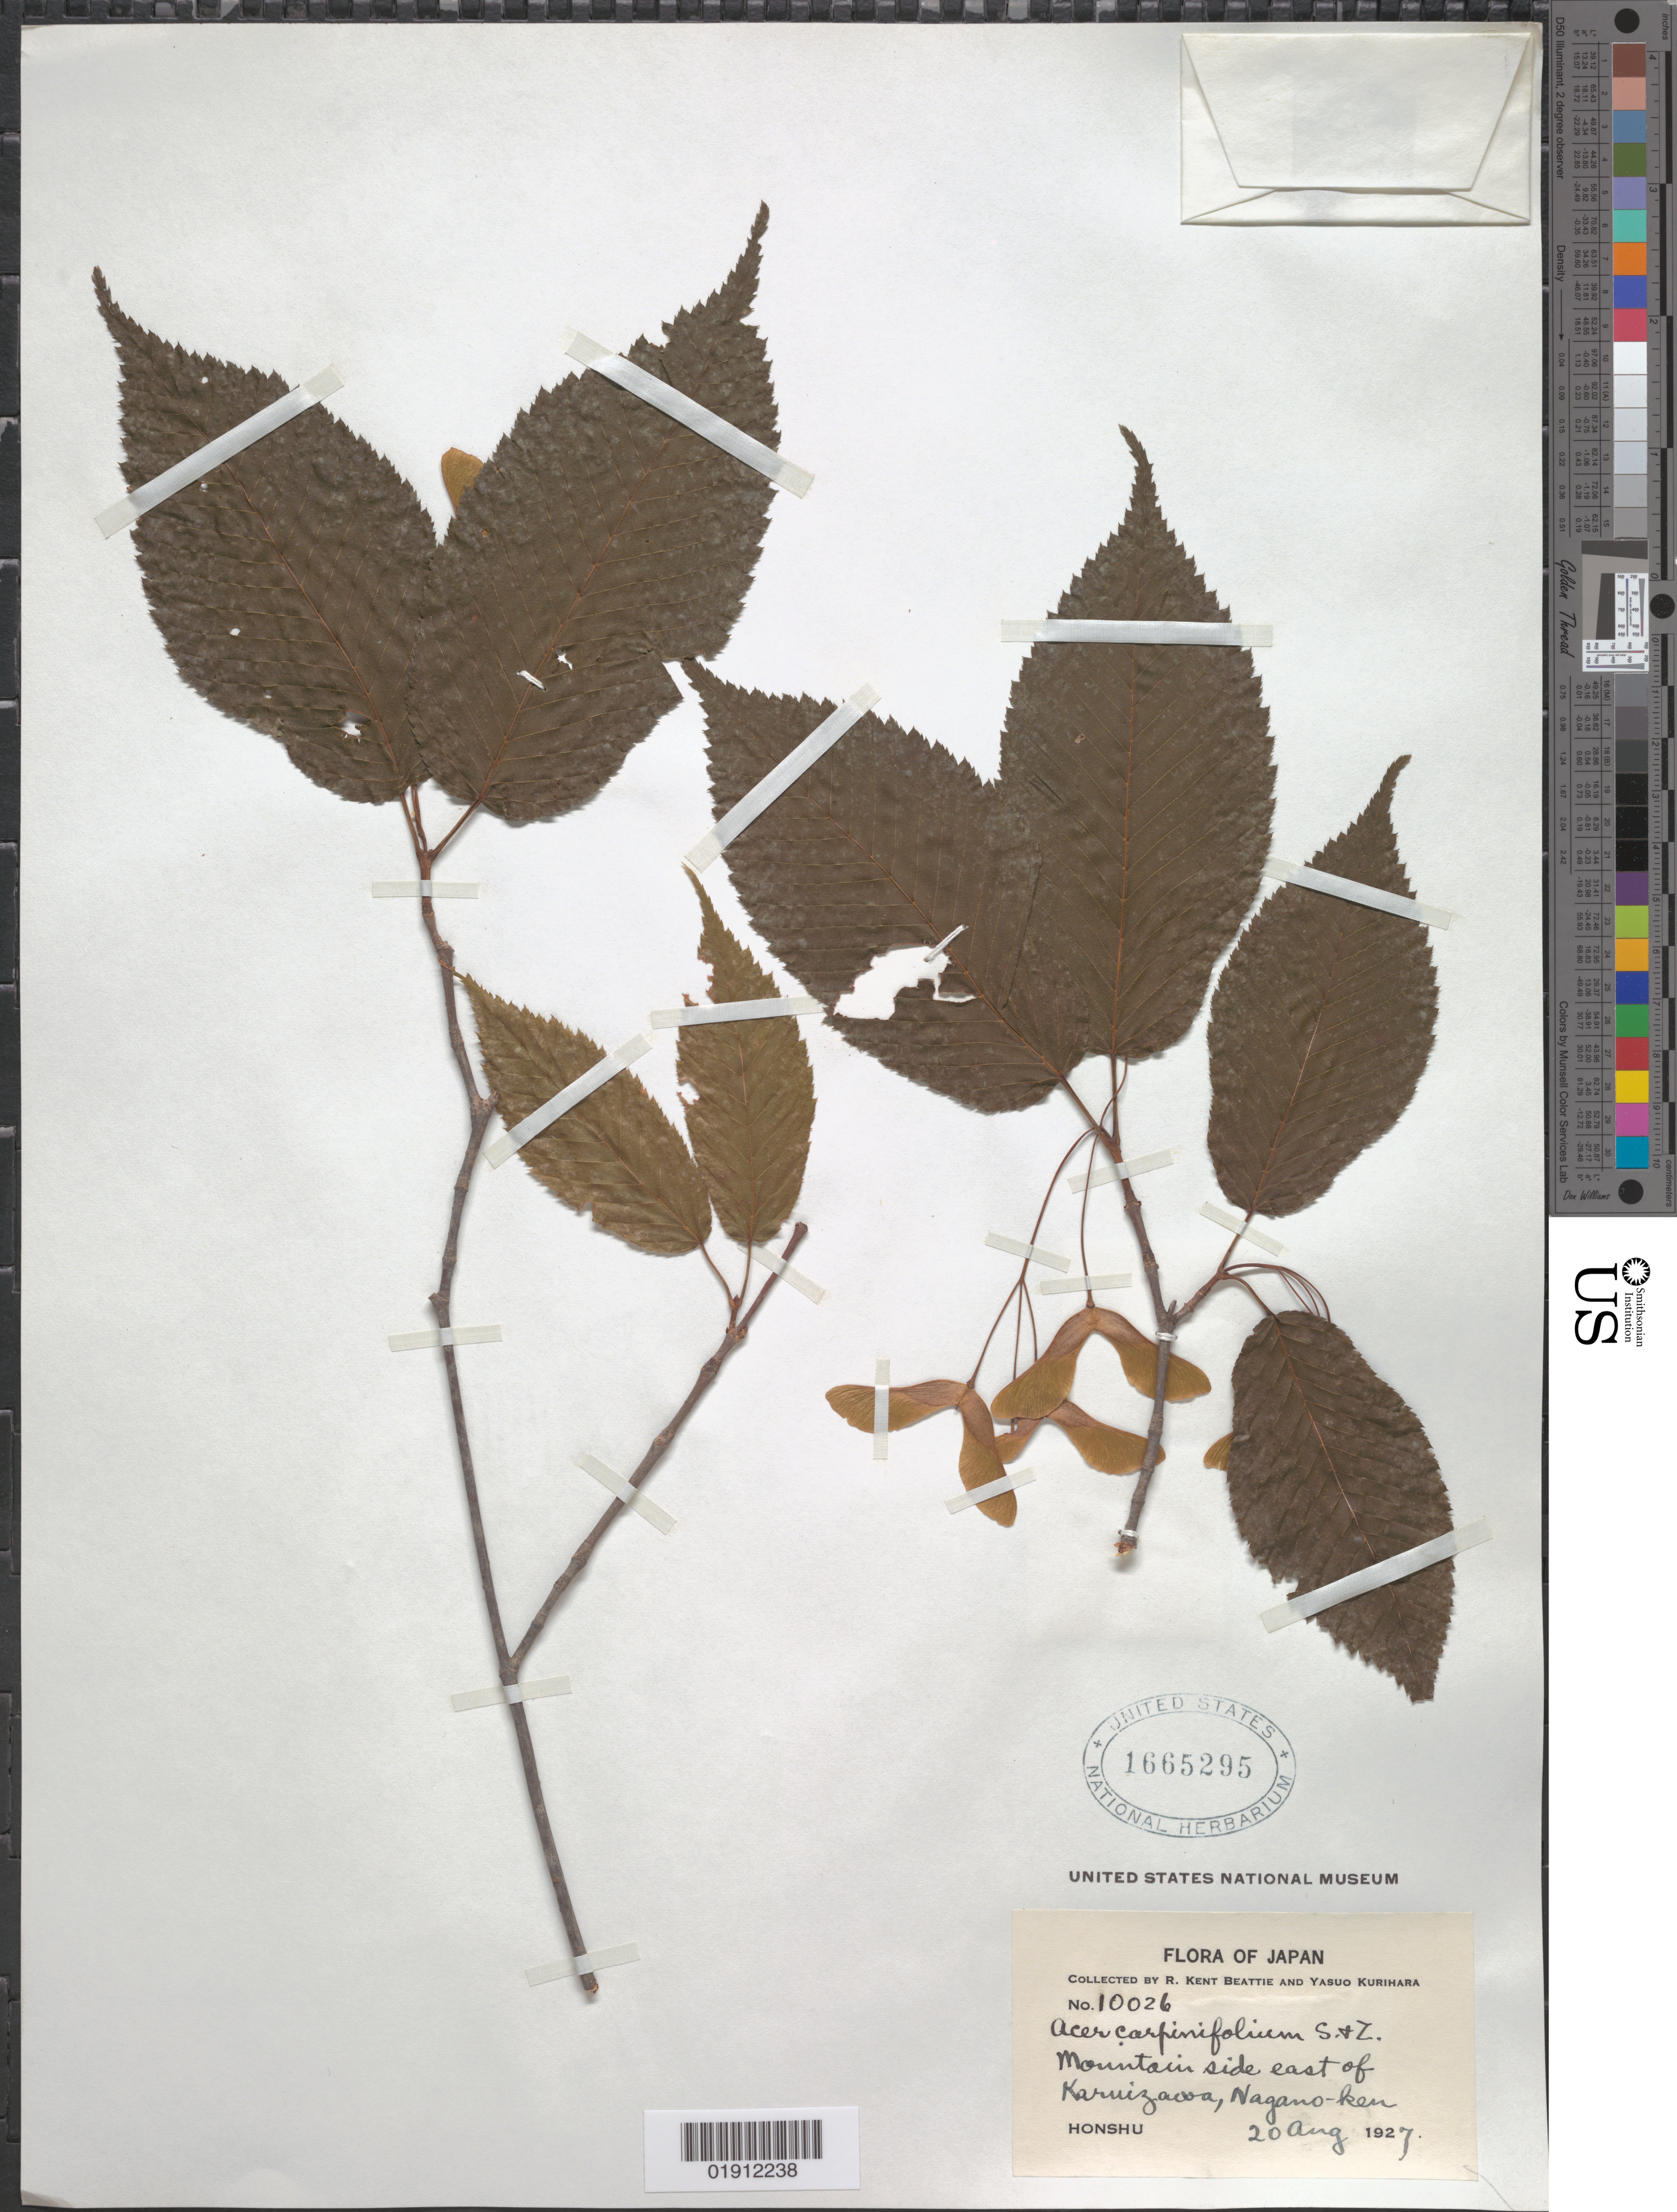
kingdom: Plantae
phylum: Tracheophyta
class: Magnoliopsida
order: Sapindales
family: Sapindaceae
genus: Acer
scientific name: Acer carpinifolium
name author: Siebold & Zucc.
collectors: R. K. Beattie & Y. Kurihara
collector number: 10026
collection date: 1927-08-20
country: Japan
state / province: Nagano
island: Honshu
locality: Karuizawa, Nagano-ken; mountain side E of Karuizawa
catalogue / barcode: US 1665295